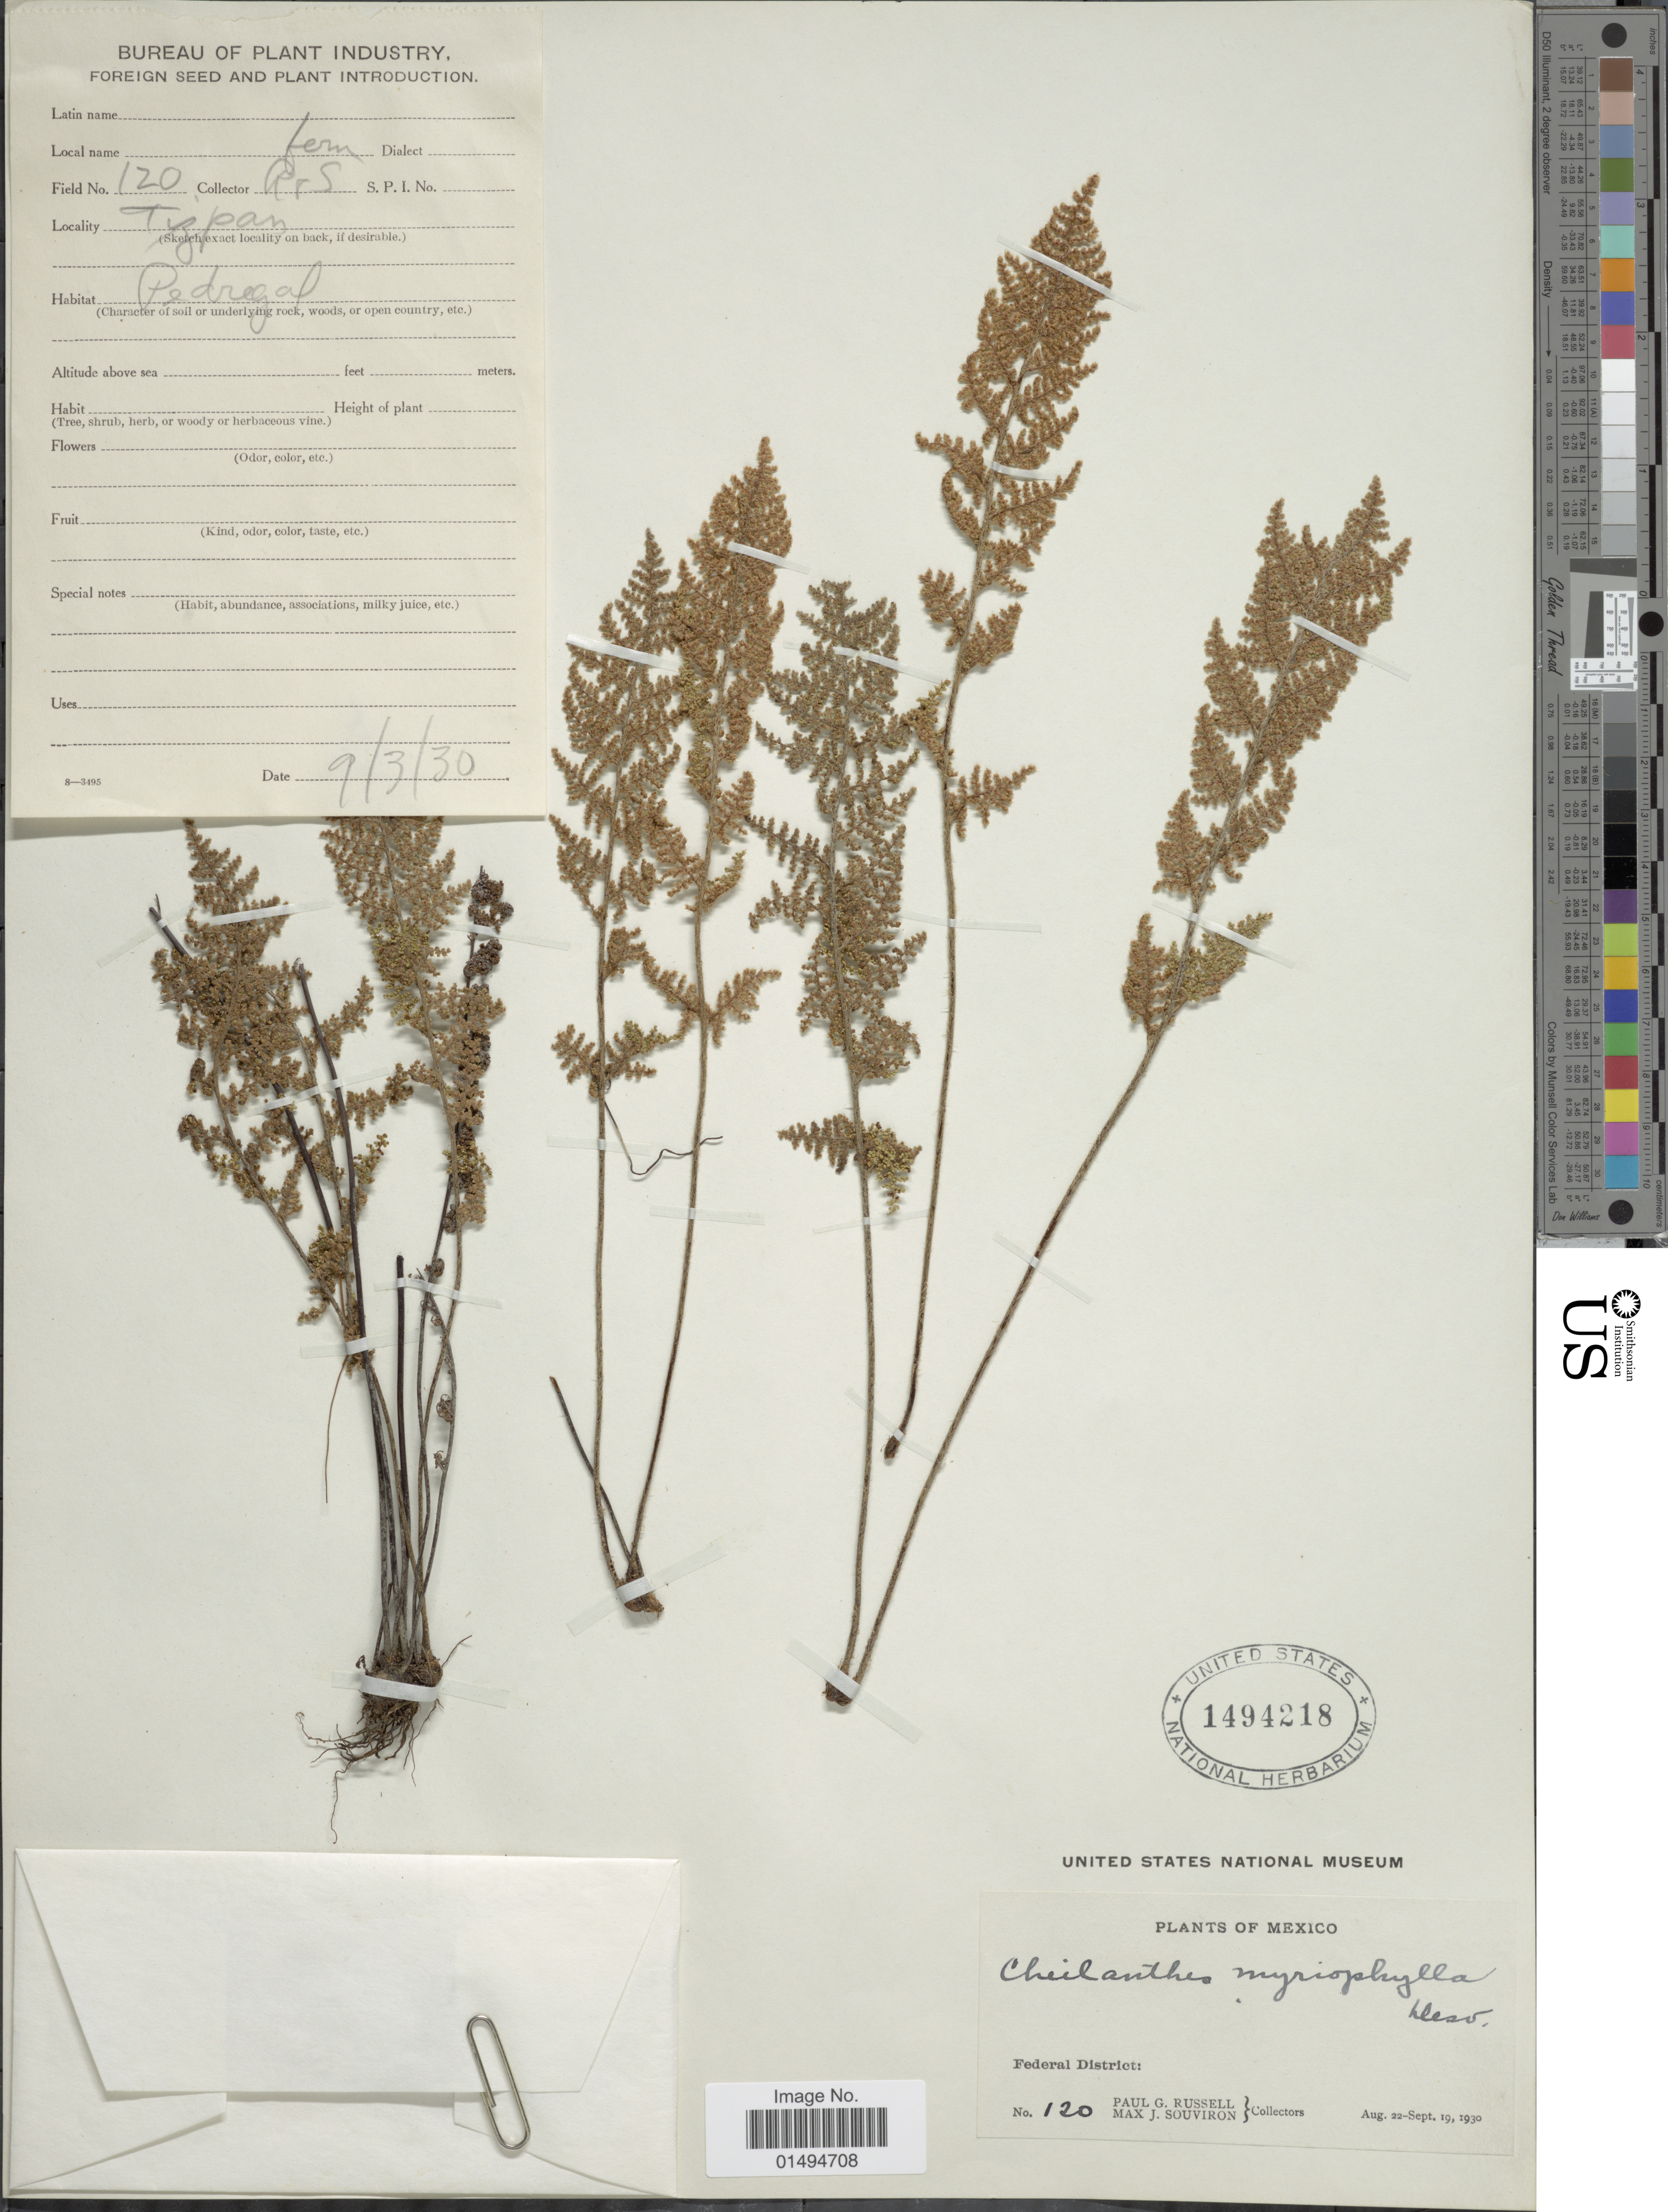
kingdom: Plantae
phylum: Tracheophyta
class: Polypodiopsida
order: Polypodiales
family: Pteridaceae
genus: Myriopteris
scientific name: Myriopteris myriophylla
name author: (Desv.) J. Sm.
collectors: P. G. Russell & M. J. Souviron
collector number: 120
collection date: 1930-08-22/1930-09-19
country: Mexico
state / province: Distrito Federal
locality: Tizpan, Pedregal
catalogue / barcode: US 1494218